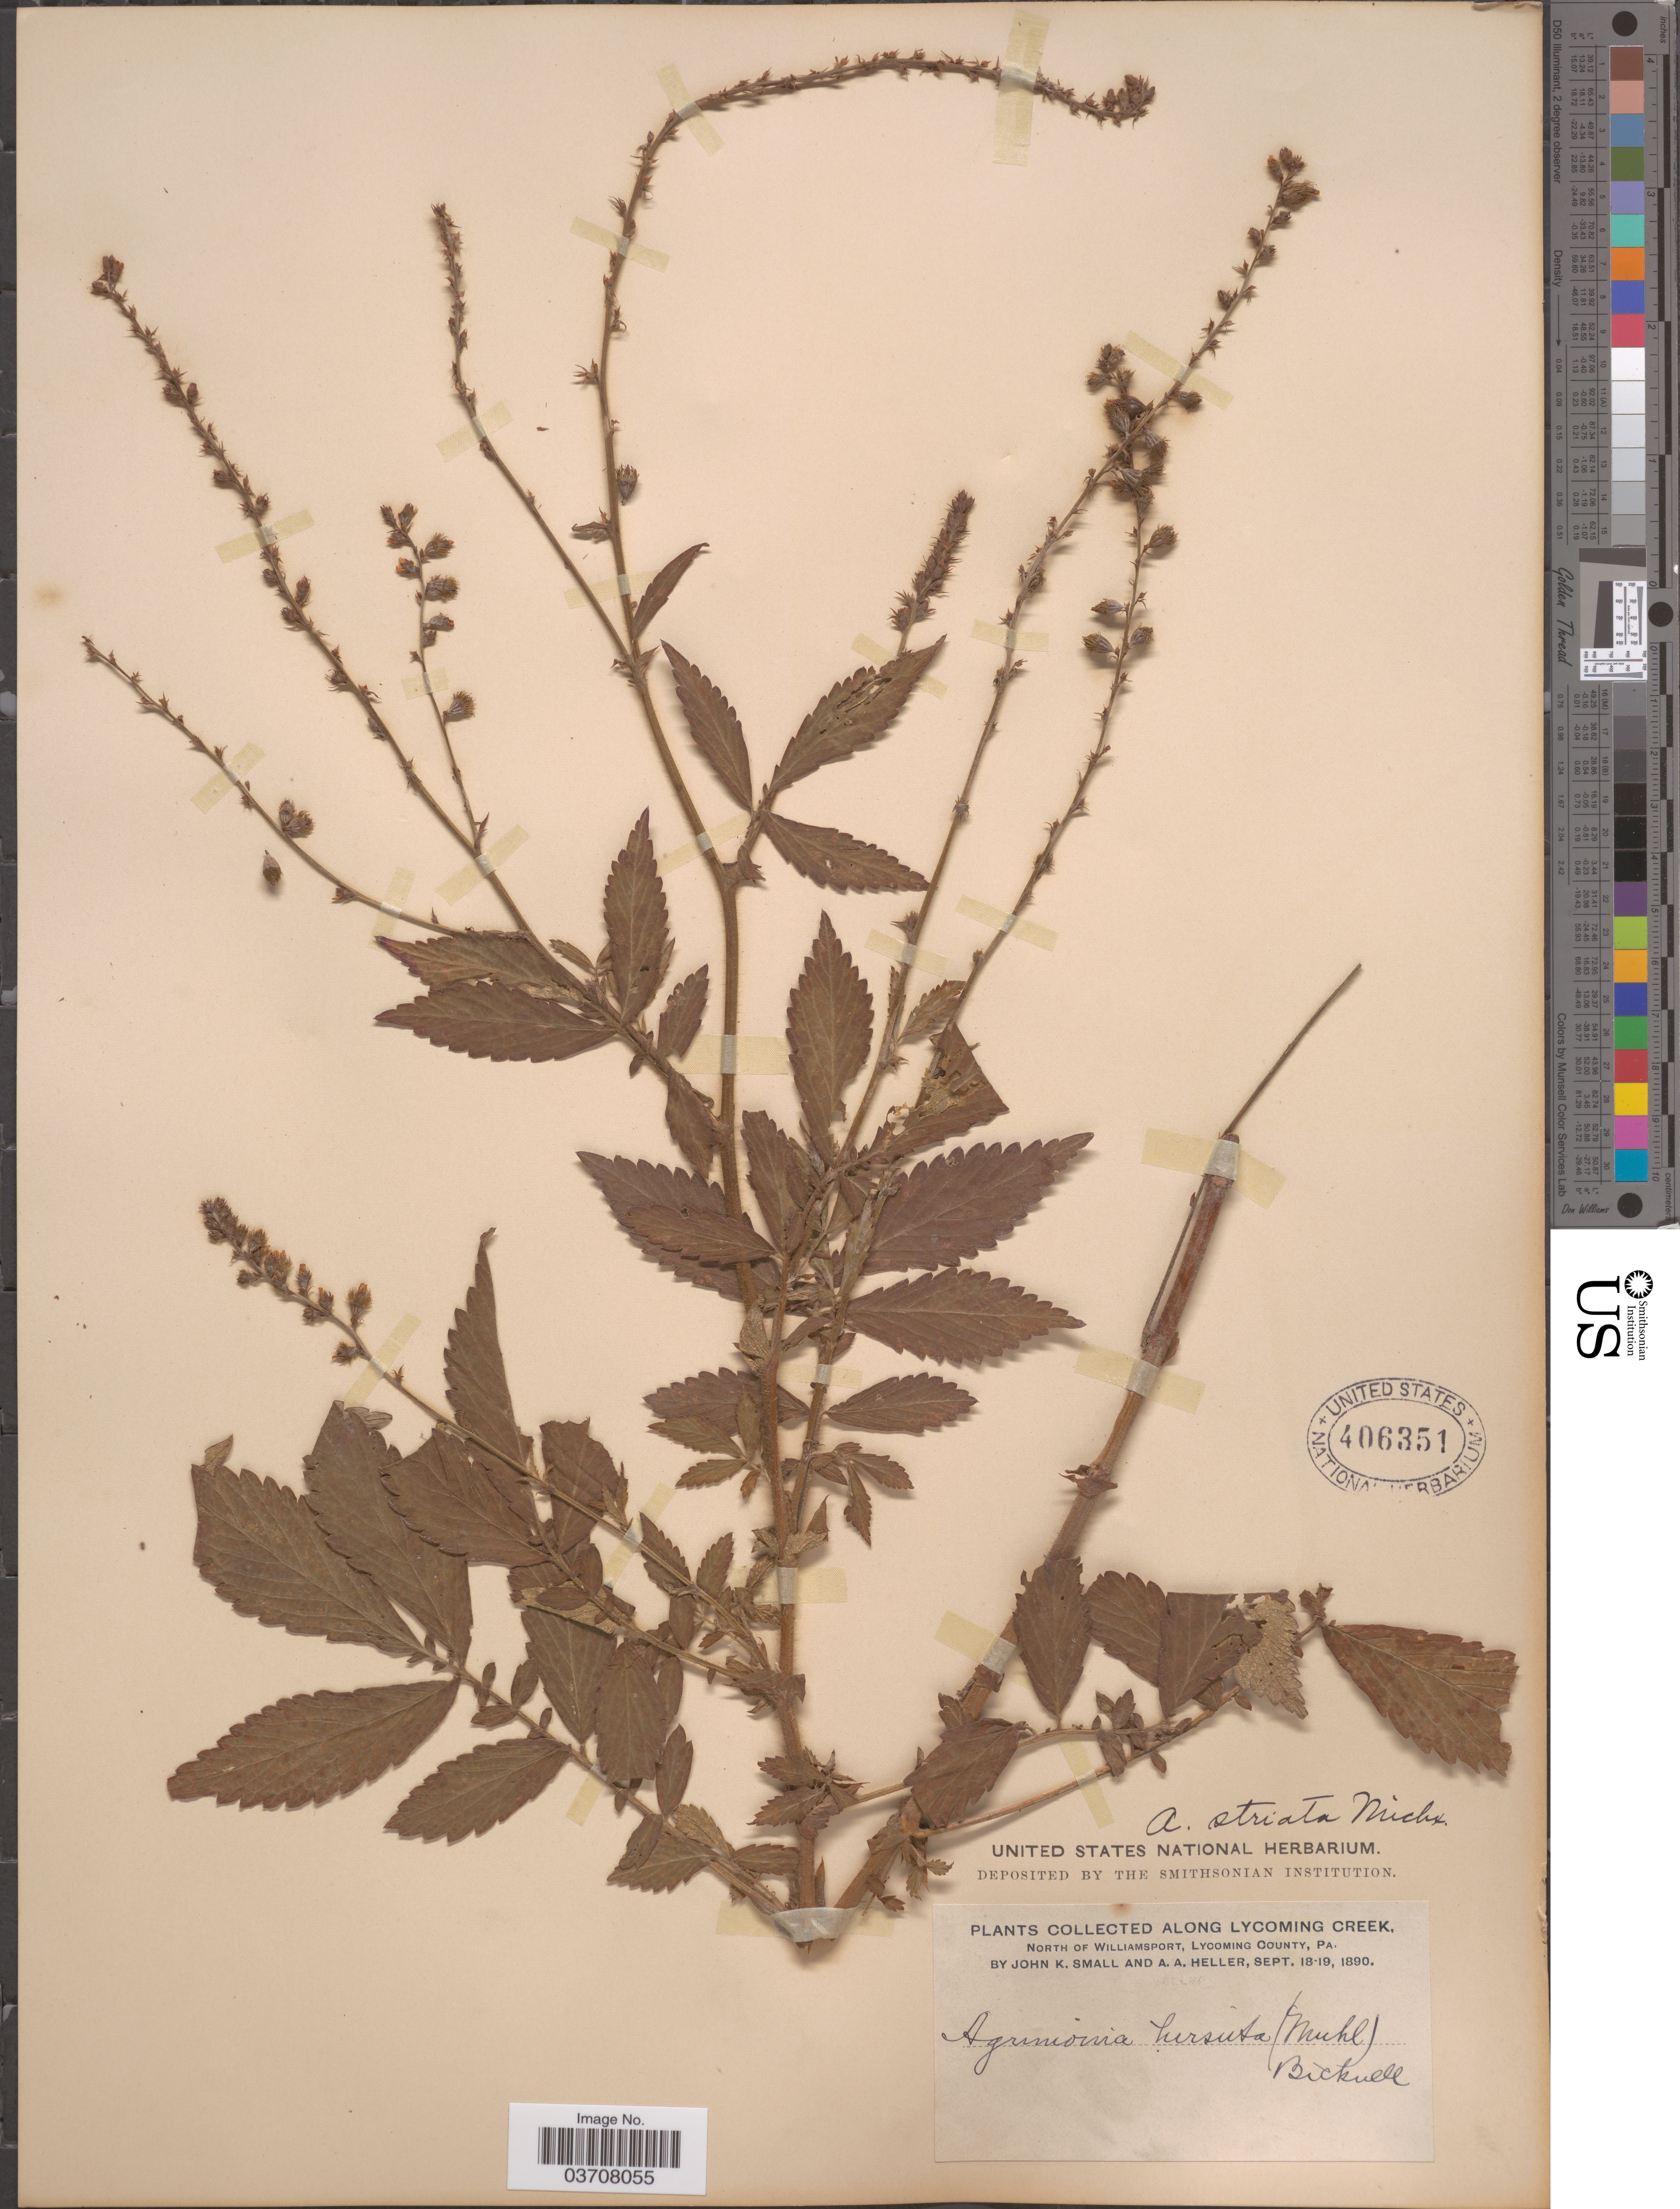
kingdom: Plantae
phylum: Tracheophyta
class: Magnoliopsida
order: Rosales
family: Rosaceae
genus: Agrimonia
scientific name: Agrimonia striata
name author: Michx.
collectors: J. K. Small & A. A. Heller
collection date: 1890-09-18/1890-09-19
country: United States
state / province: Pennsylvania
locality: Along Lycoming Creek, north of Williamsport, Lycoming County.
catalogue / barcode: US 406351